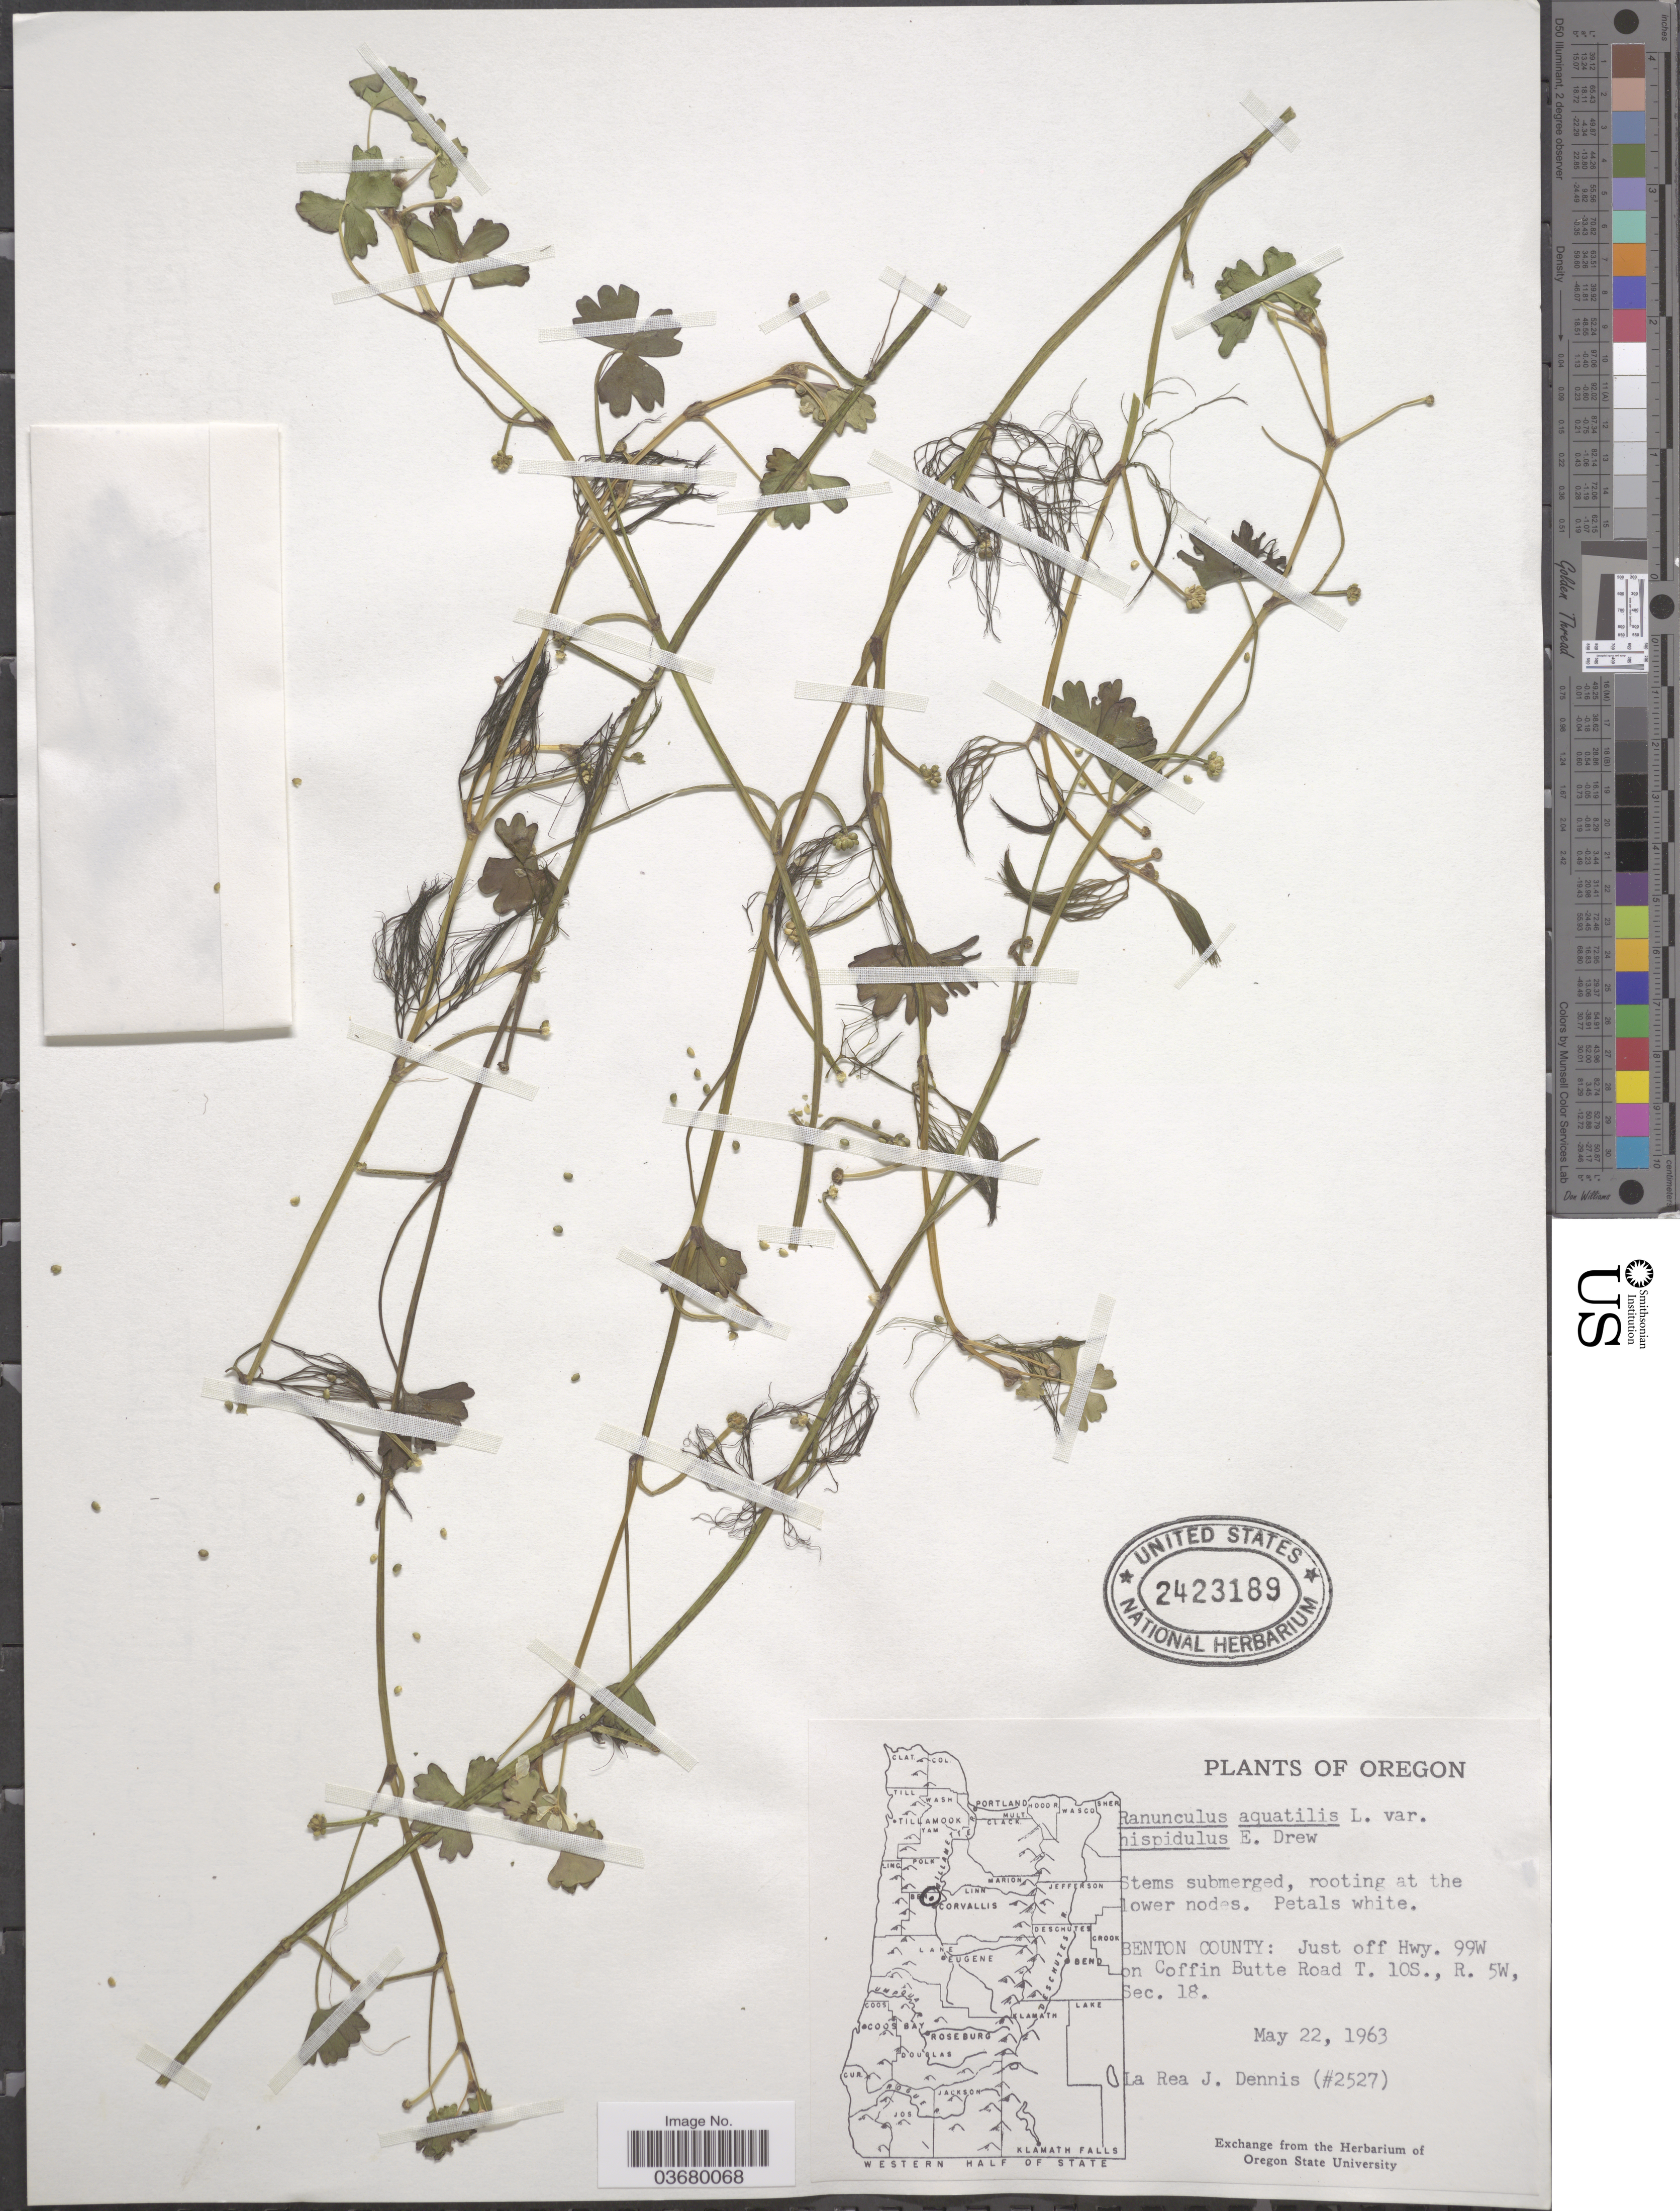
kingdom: Plantae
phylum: Tracheophyta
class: Magnoliopsida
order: Ranunculales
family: Ranunculaceae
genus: Ranunculus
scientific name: Ranunculus mongolicus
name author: (Krylov) Serg.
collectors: L. Dennis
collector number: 2527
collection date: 1963-05-22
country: United States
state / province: Oregon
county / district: Benton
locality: Benton County: Just off Hwy. 99W on Coffin Butte Road T. 10S., R. 5W, Sec. 18.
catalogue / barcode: US 2423189